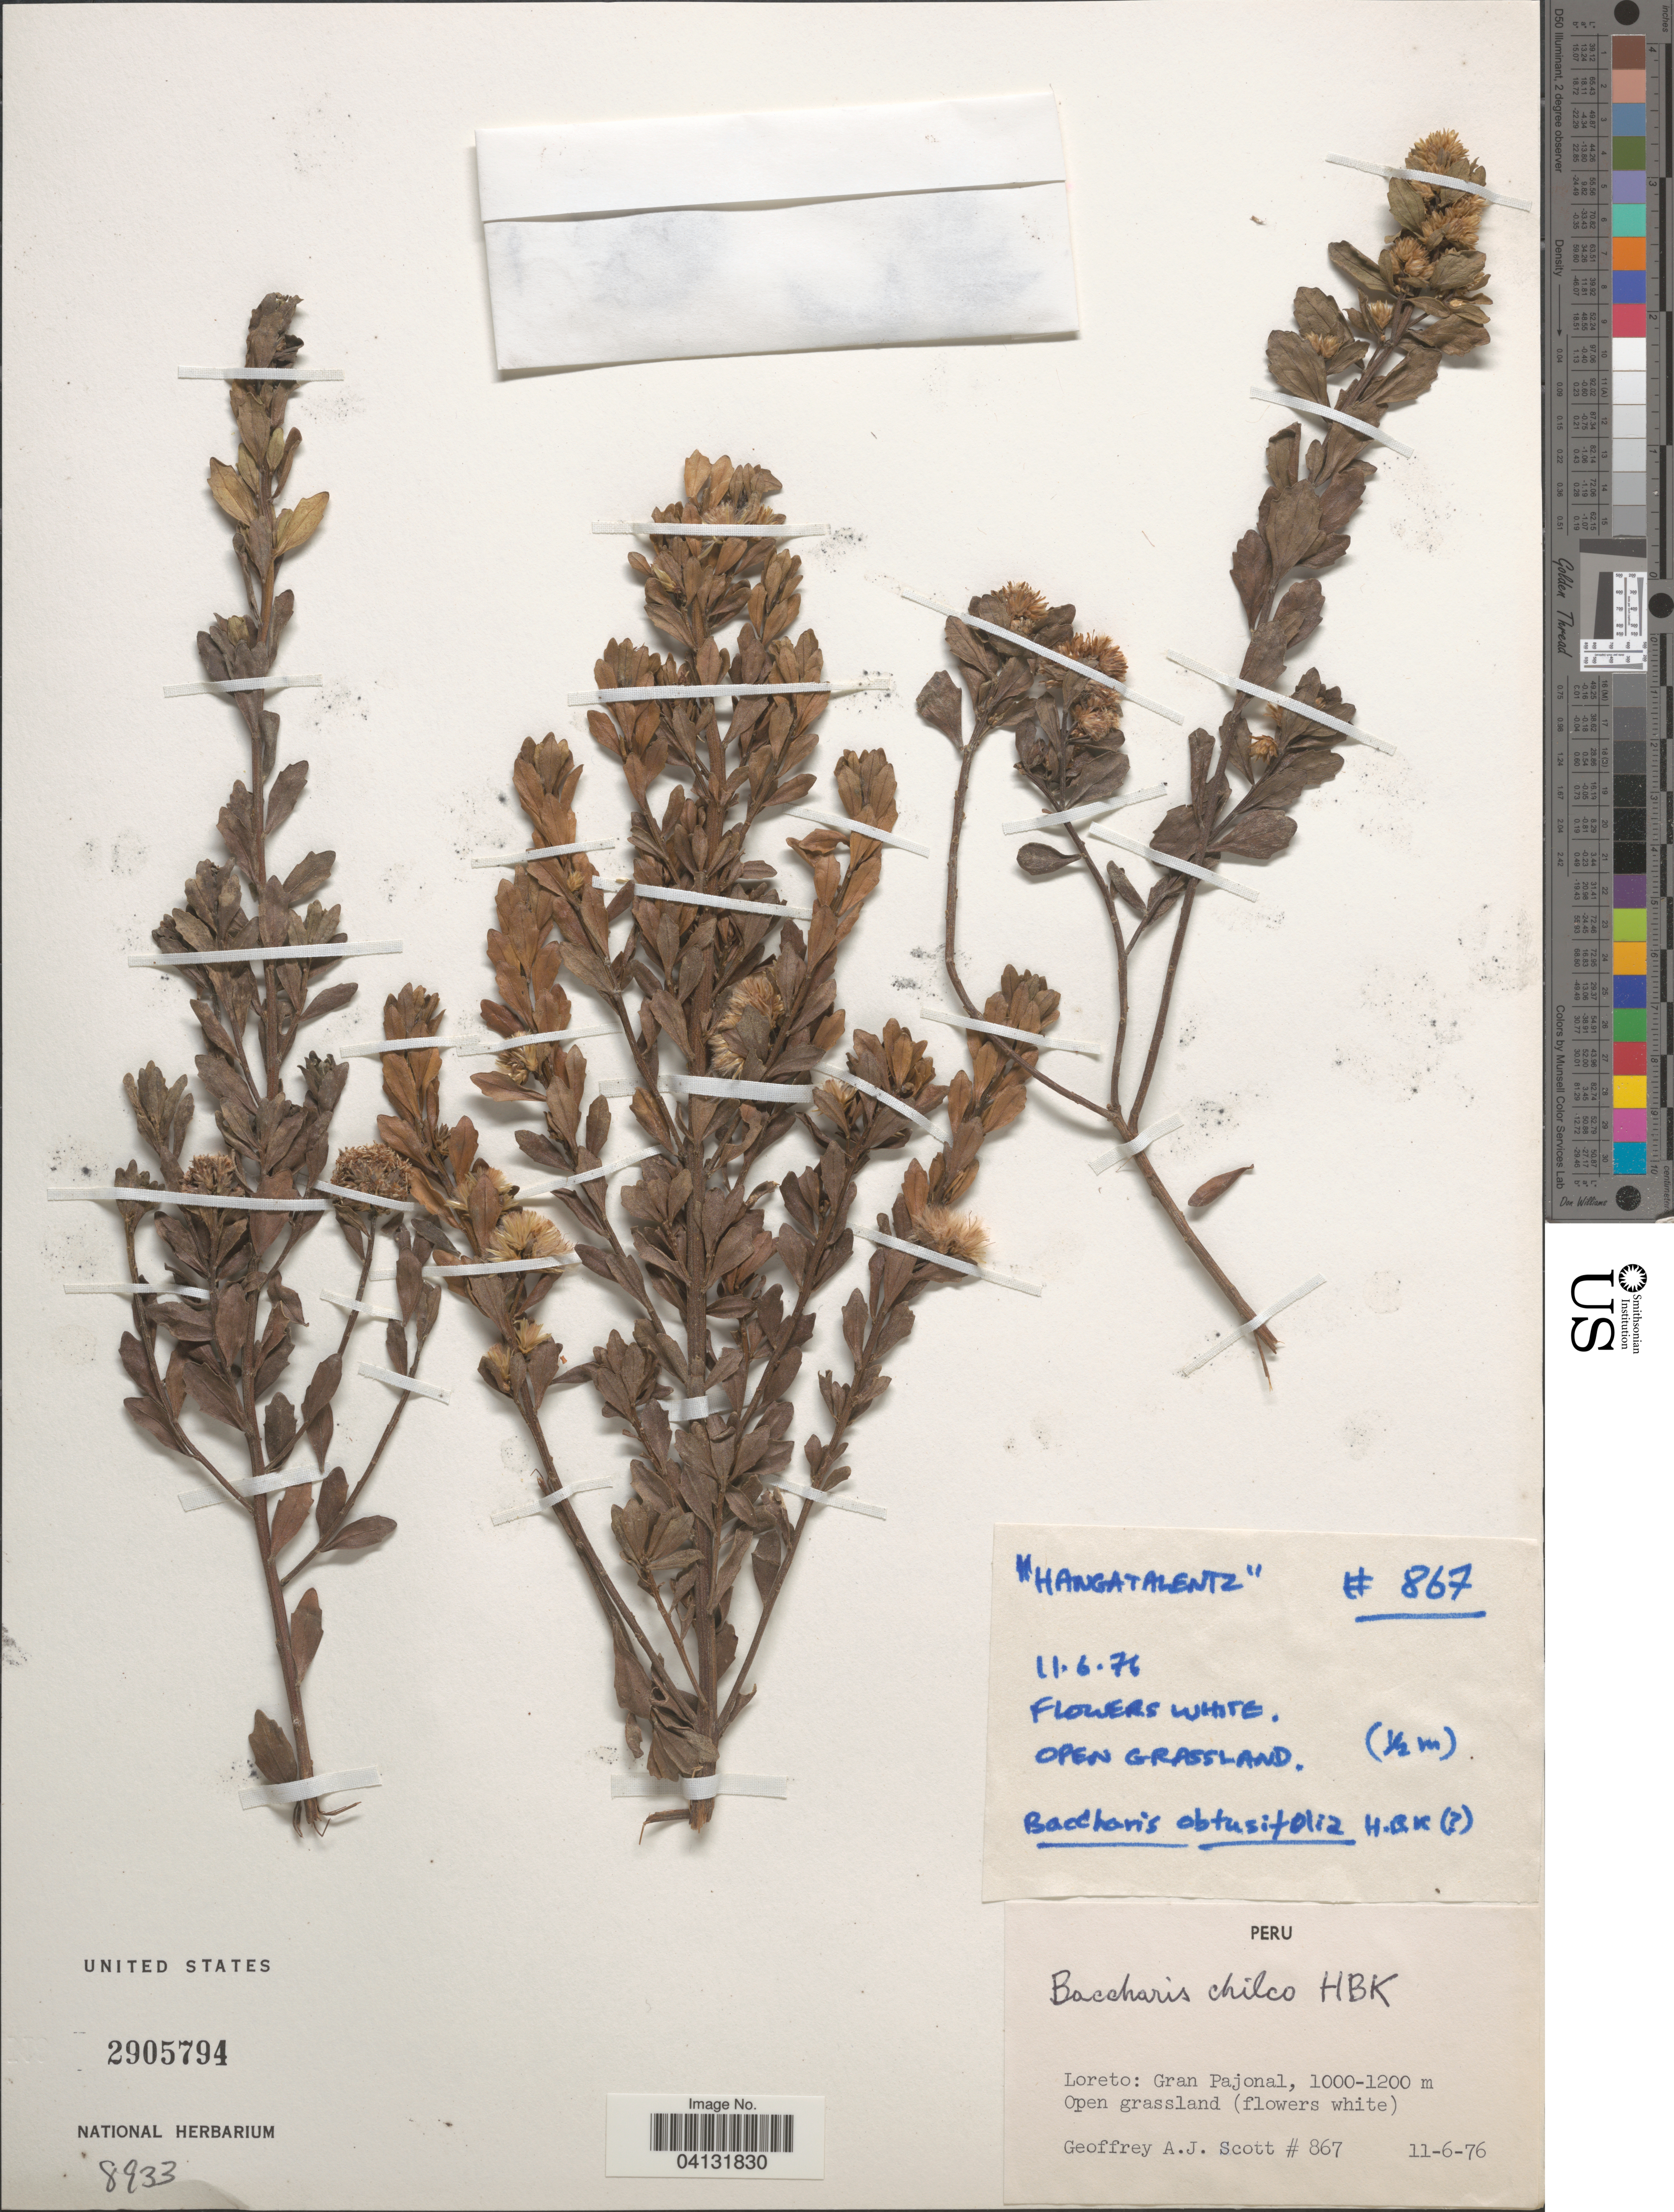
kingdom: Plantae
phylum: Tracheophyta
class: Magnoliopsida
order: Asterales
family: Asteraceae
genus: Baccharis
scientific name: Baccharis obtusifolia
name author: Kunth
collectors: G. Scott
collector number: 867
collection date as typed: Transcribed d/m/y: 11/6/76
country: Peru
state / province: Loreto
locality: Gran Pajonal.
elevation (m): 1000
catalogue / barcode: US 2905794